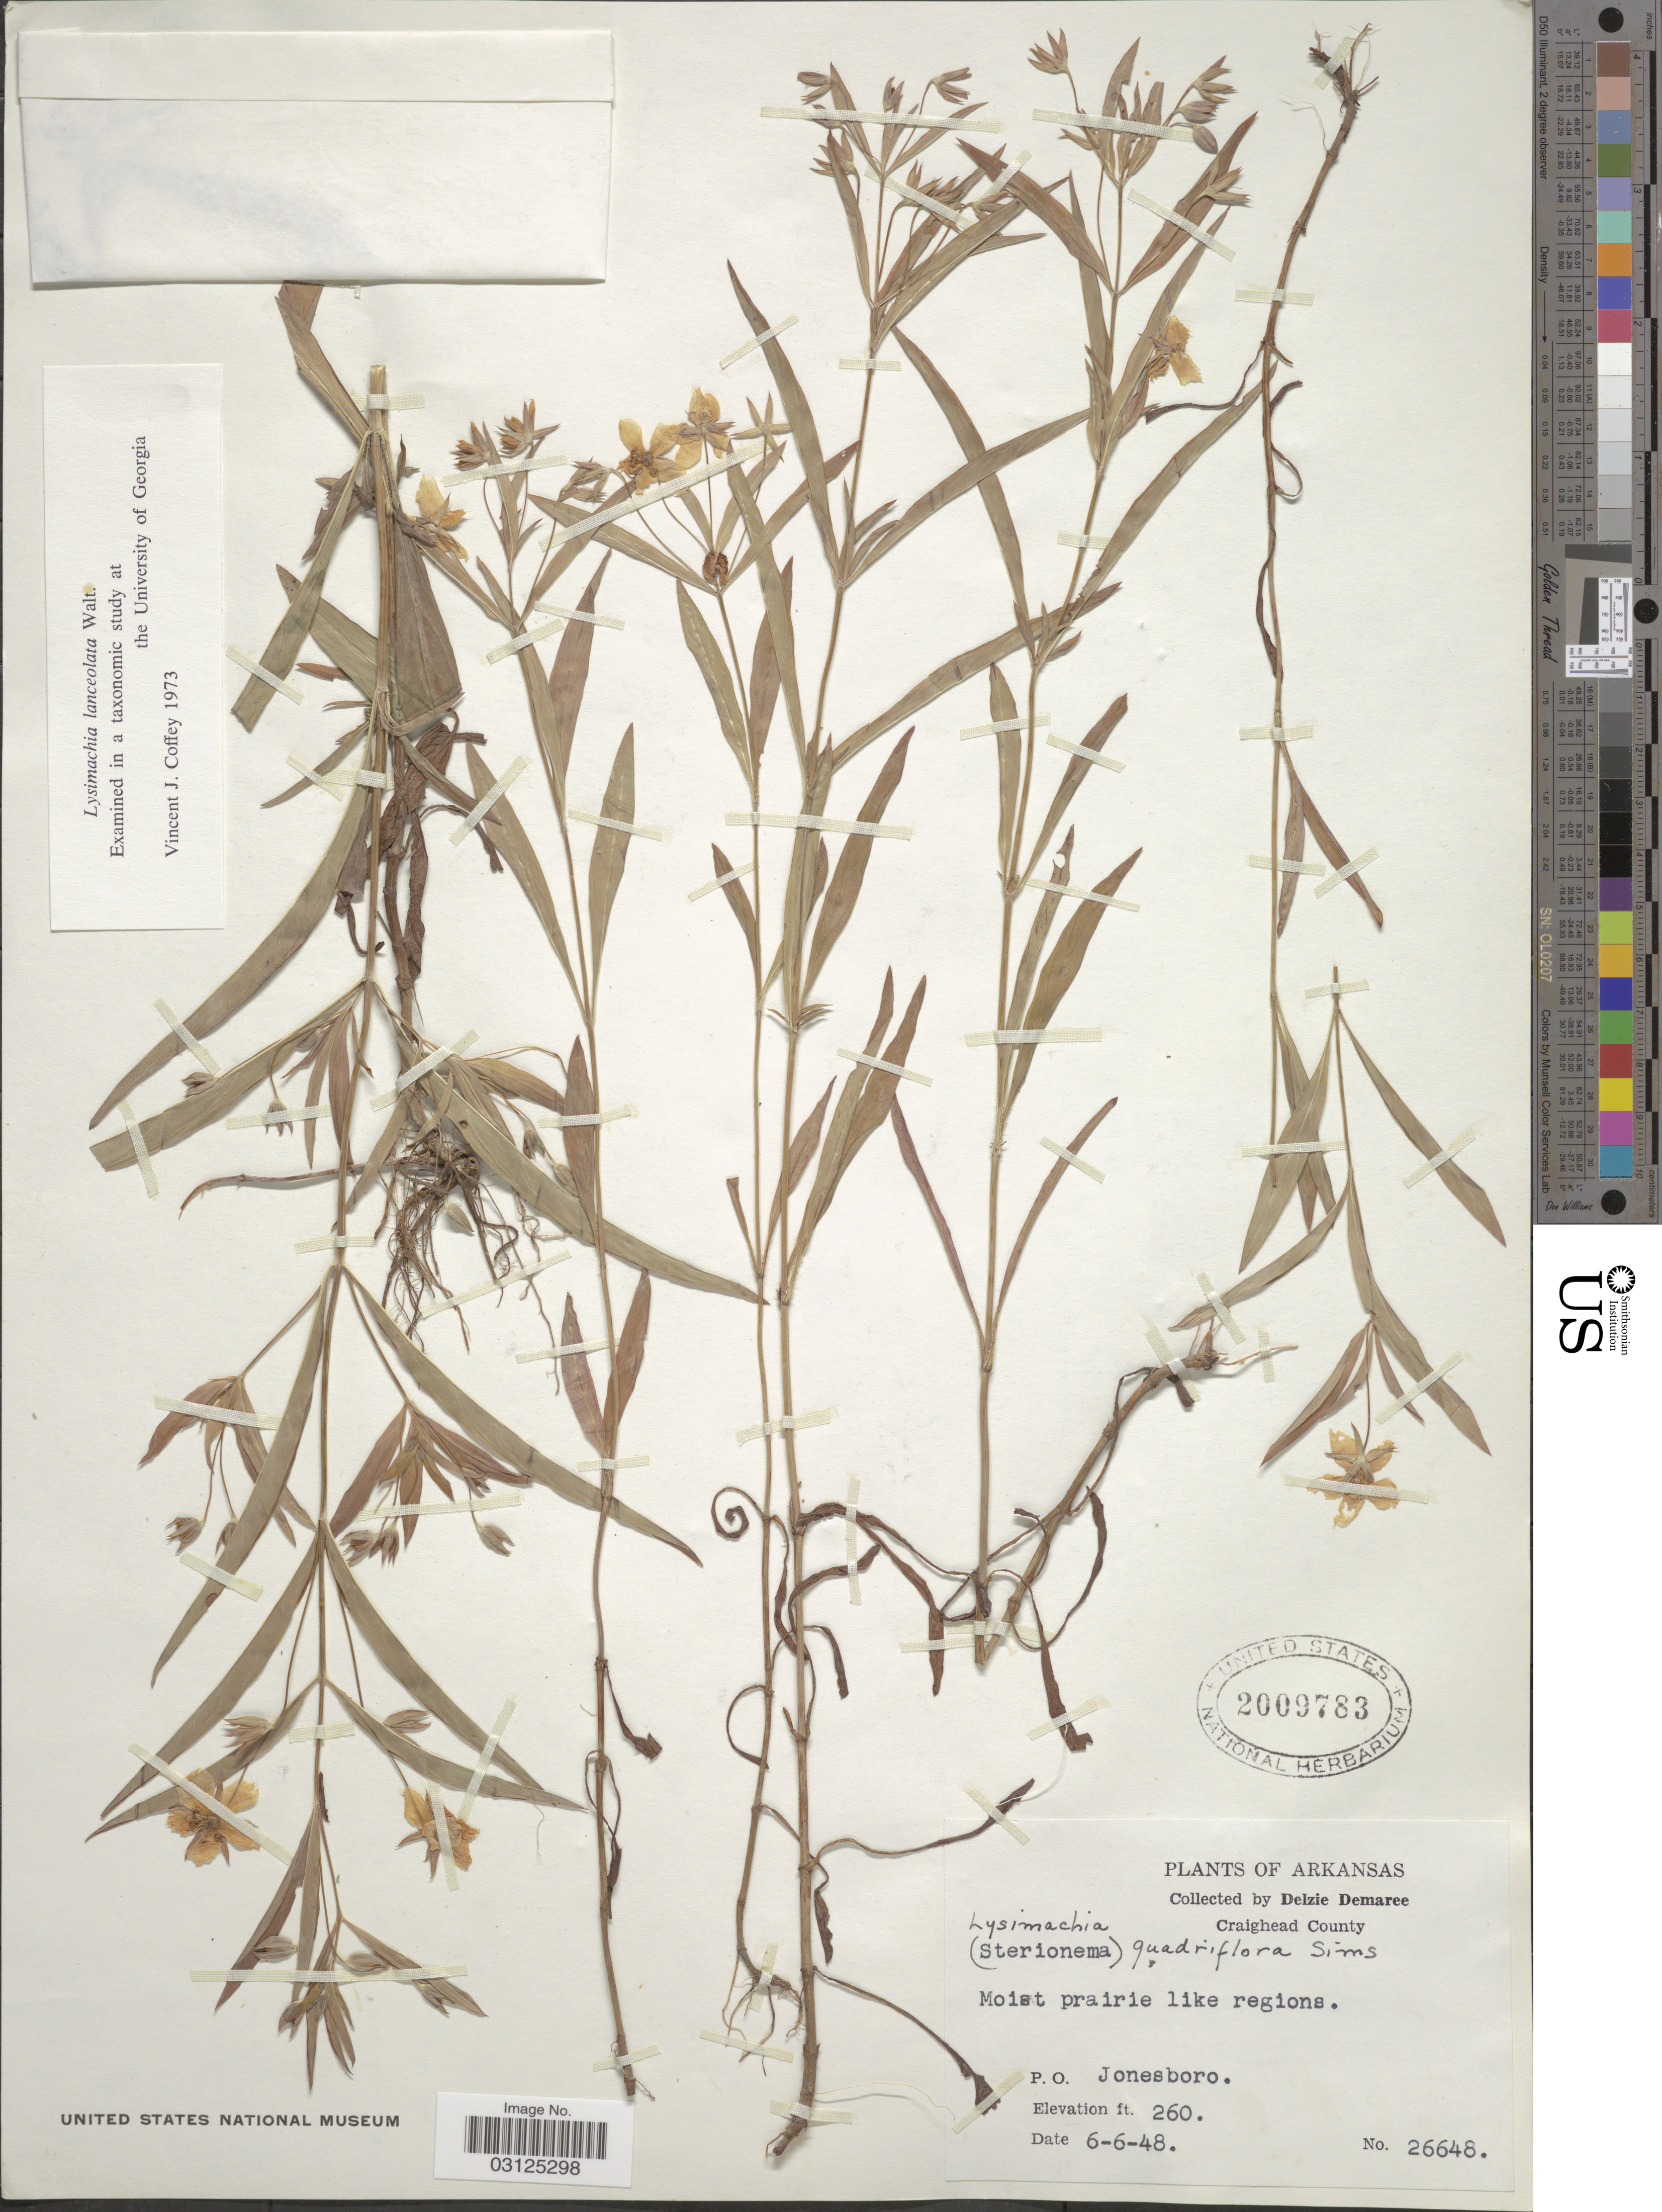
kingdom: Plantae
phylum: Tracheophyta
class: Magnoliopsida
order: Ericales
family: Primulaceae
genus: Steironema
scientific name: Steironema lanceolatum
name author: (Walter) A. Gray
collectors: D. Demaree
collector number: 26648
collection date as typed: Transcribed d/m/y: 6/6/48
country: United States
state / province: Arkansas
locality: Craighead County. Moist prairie like regions. P.O. Jonesbro.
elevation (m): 79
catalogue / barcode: US 2009783